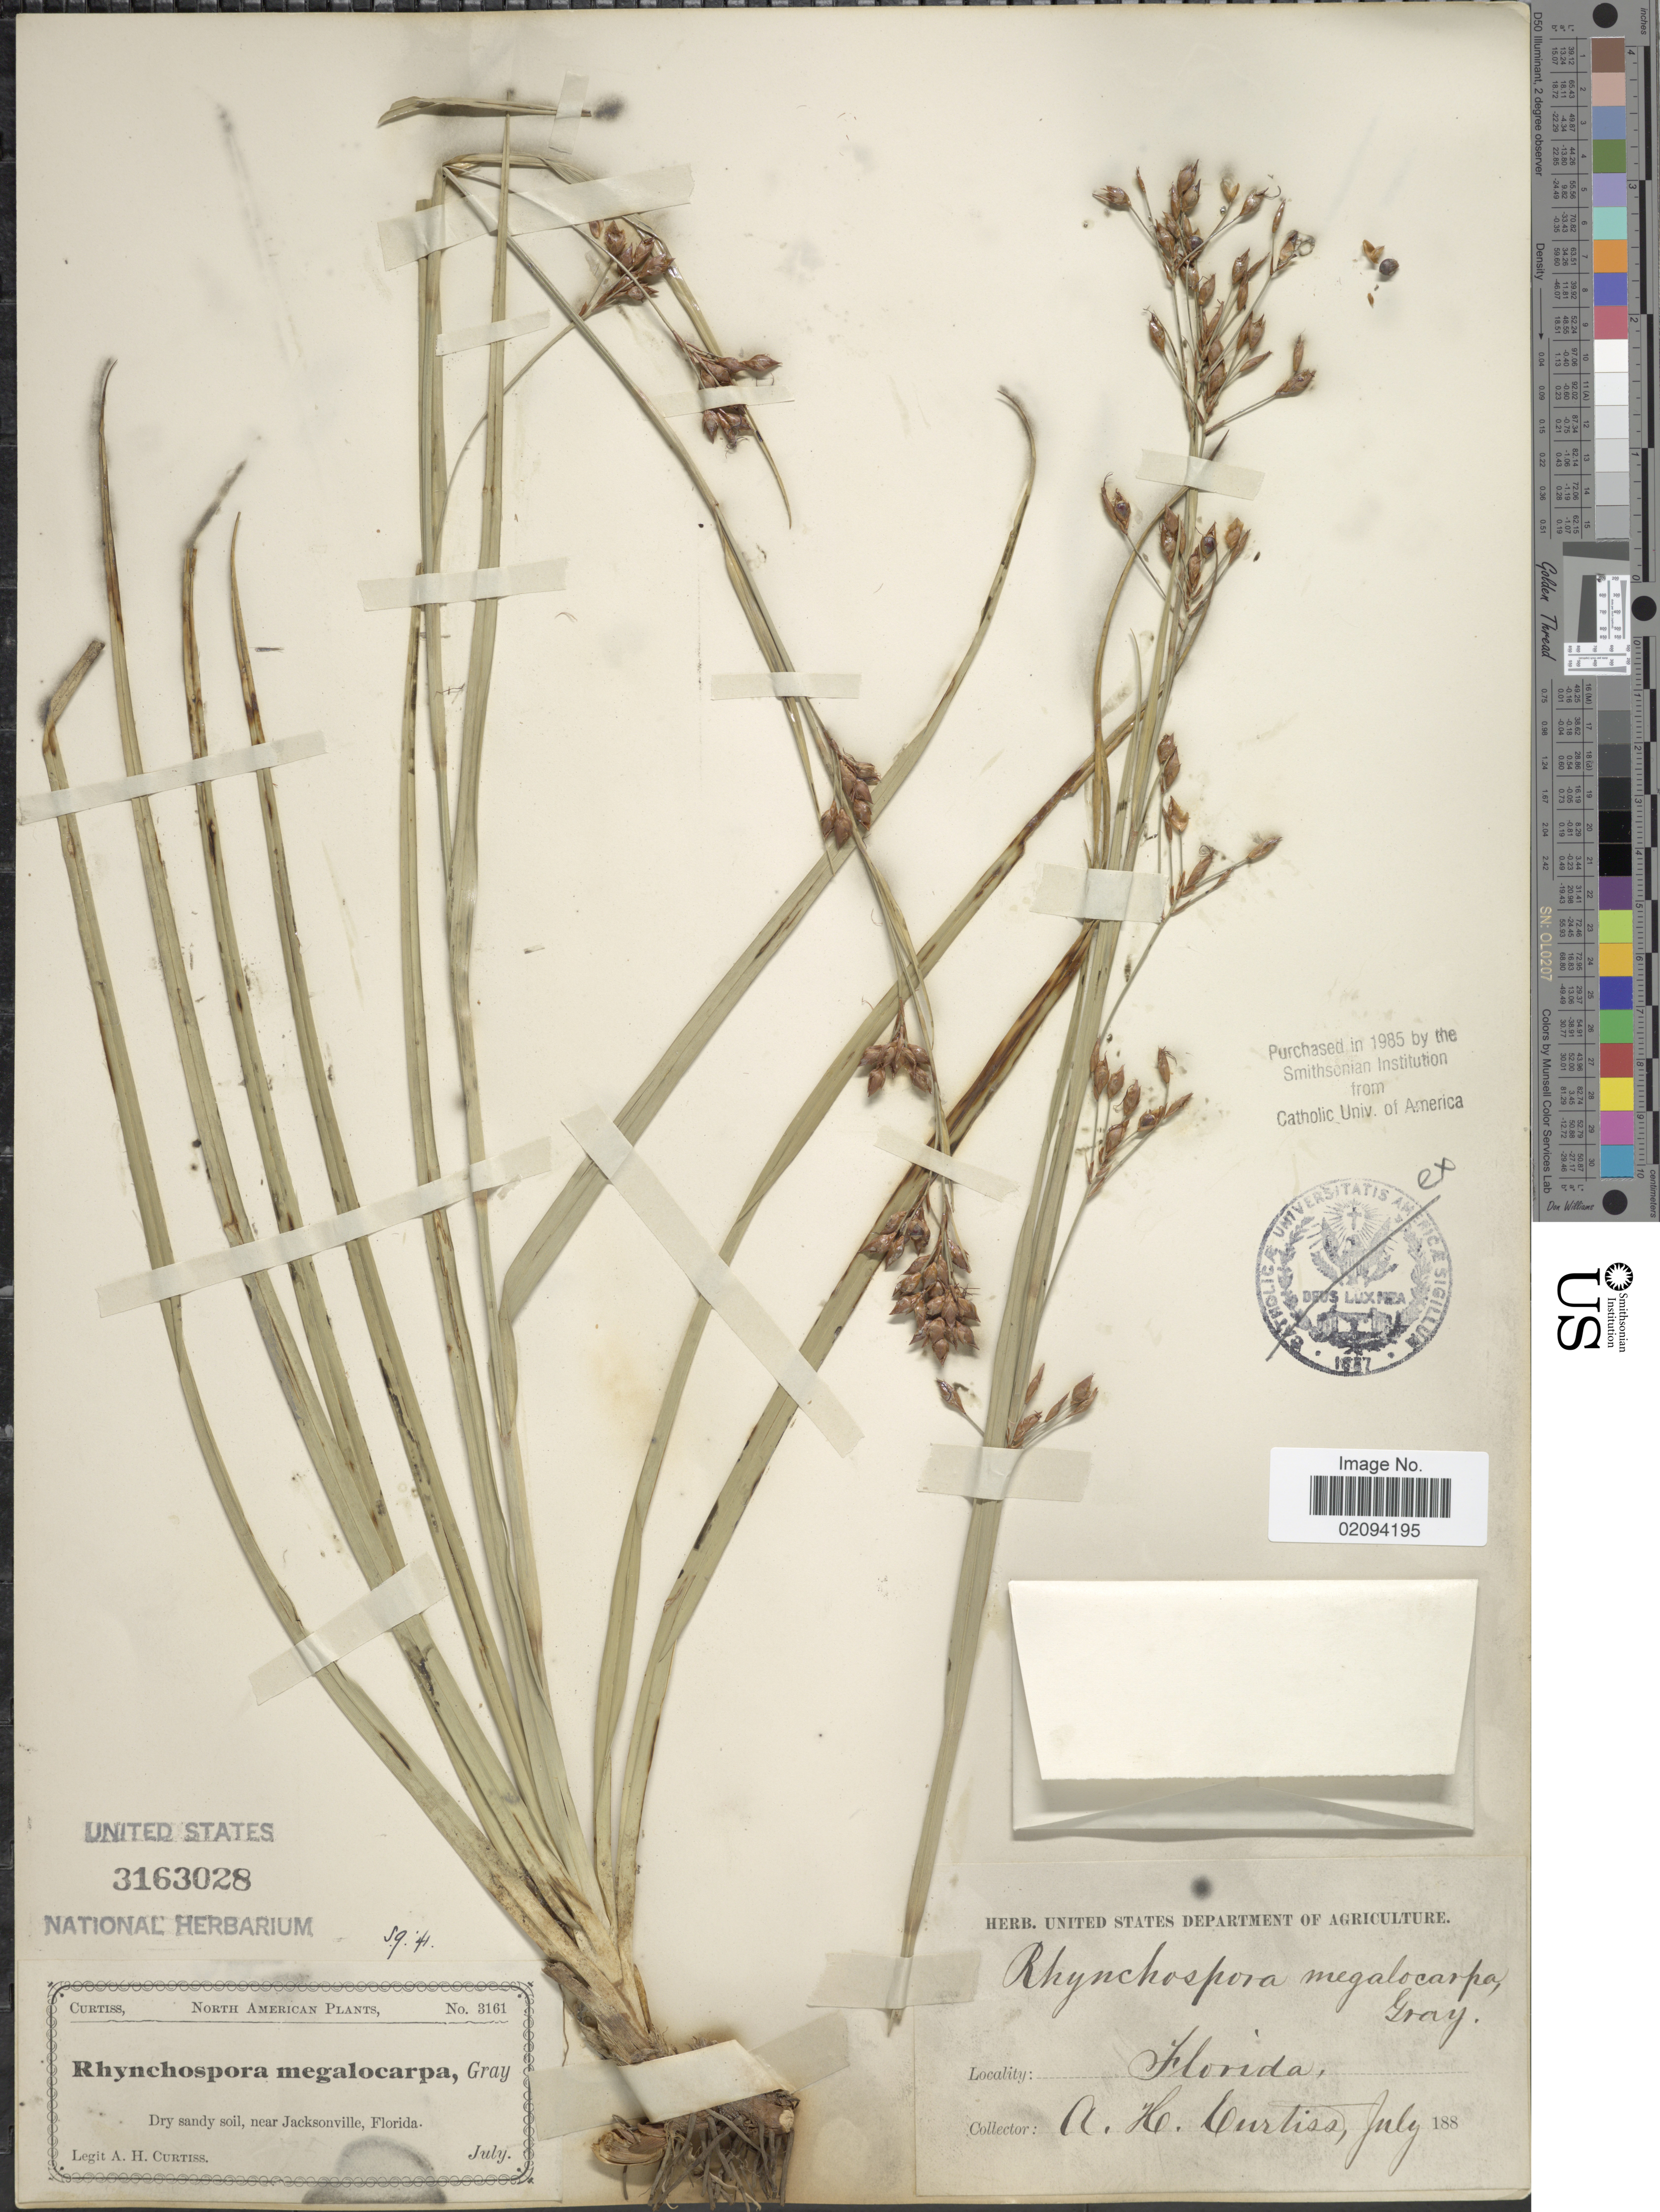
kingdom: Plantae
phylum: Tracheophyta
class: Liliopsida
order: Poales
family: Cyperaceae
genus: Rhynchospora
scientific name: Rhynchospora megalocarpa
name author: A. Gray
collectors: A. H. Curtiss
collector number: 3161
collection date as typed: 188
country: United States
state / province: Florida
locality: Dry sandy soil, near Jacksonville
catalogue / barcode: US 3163028